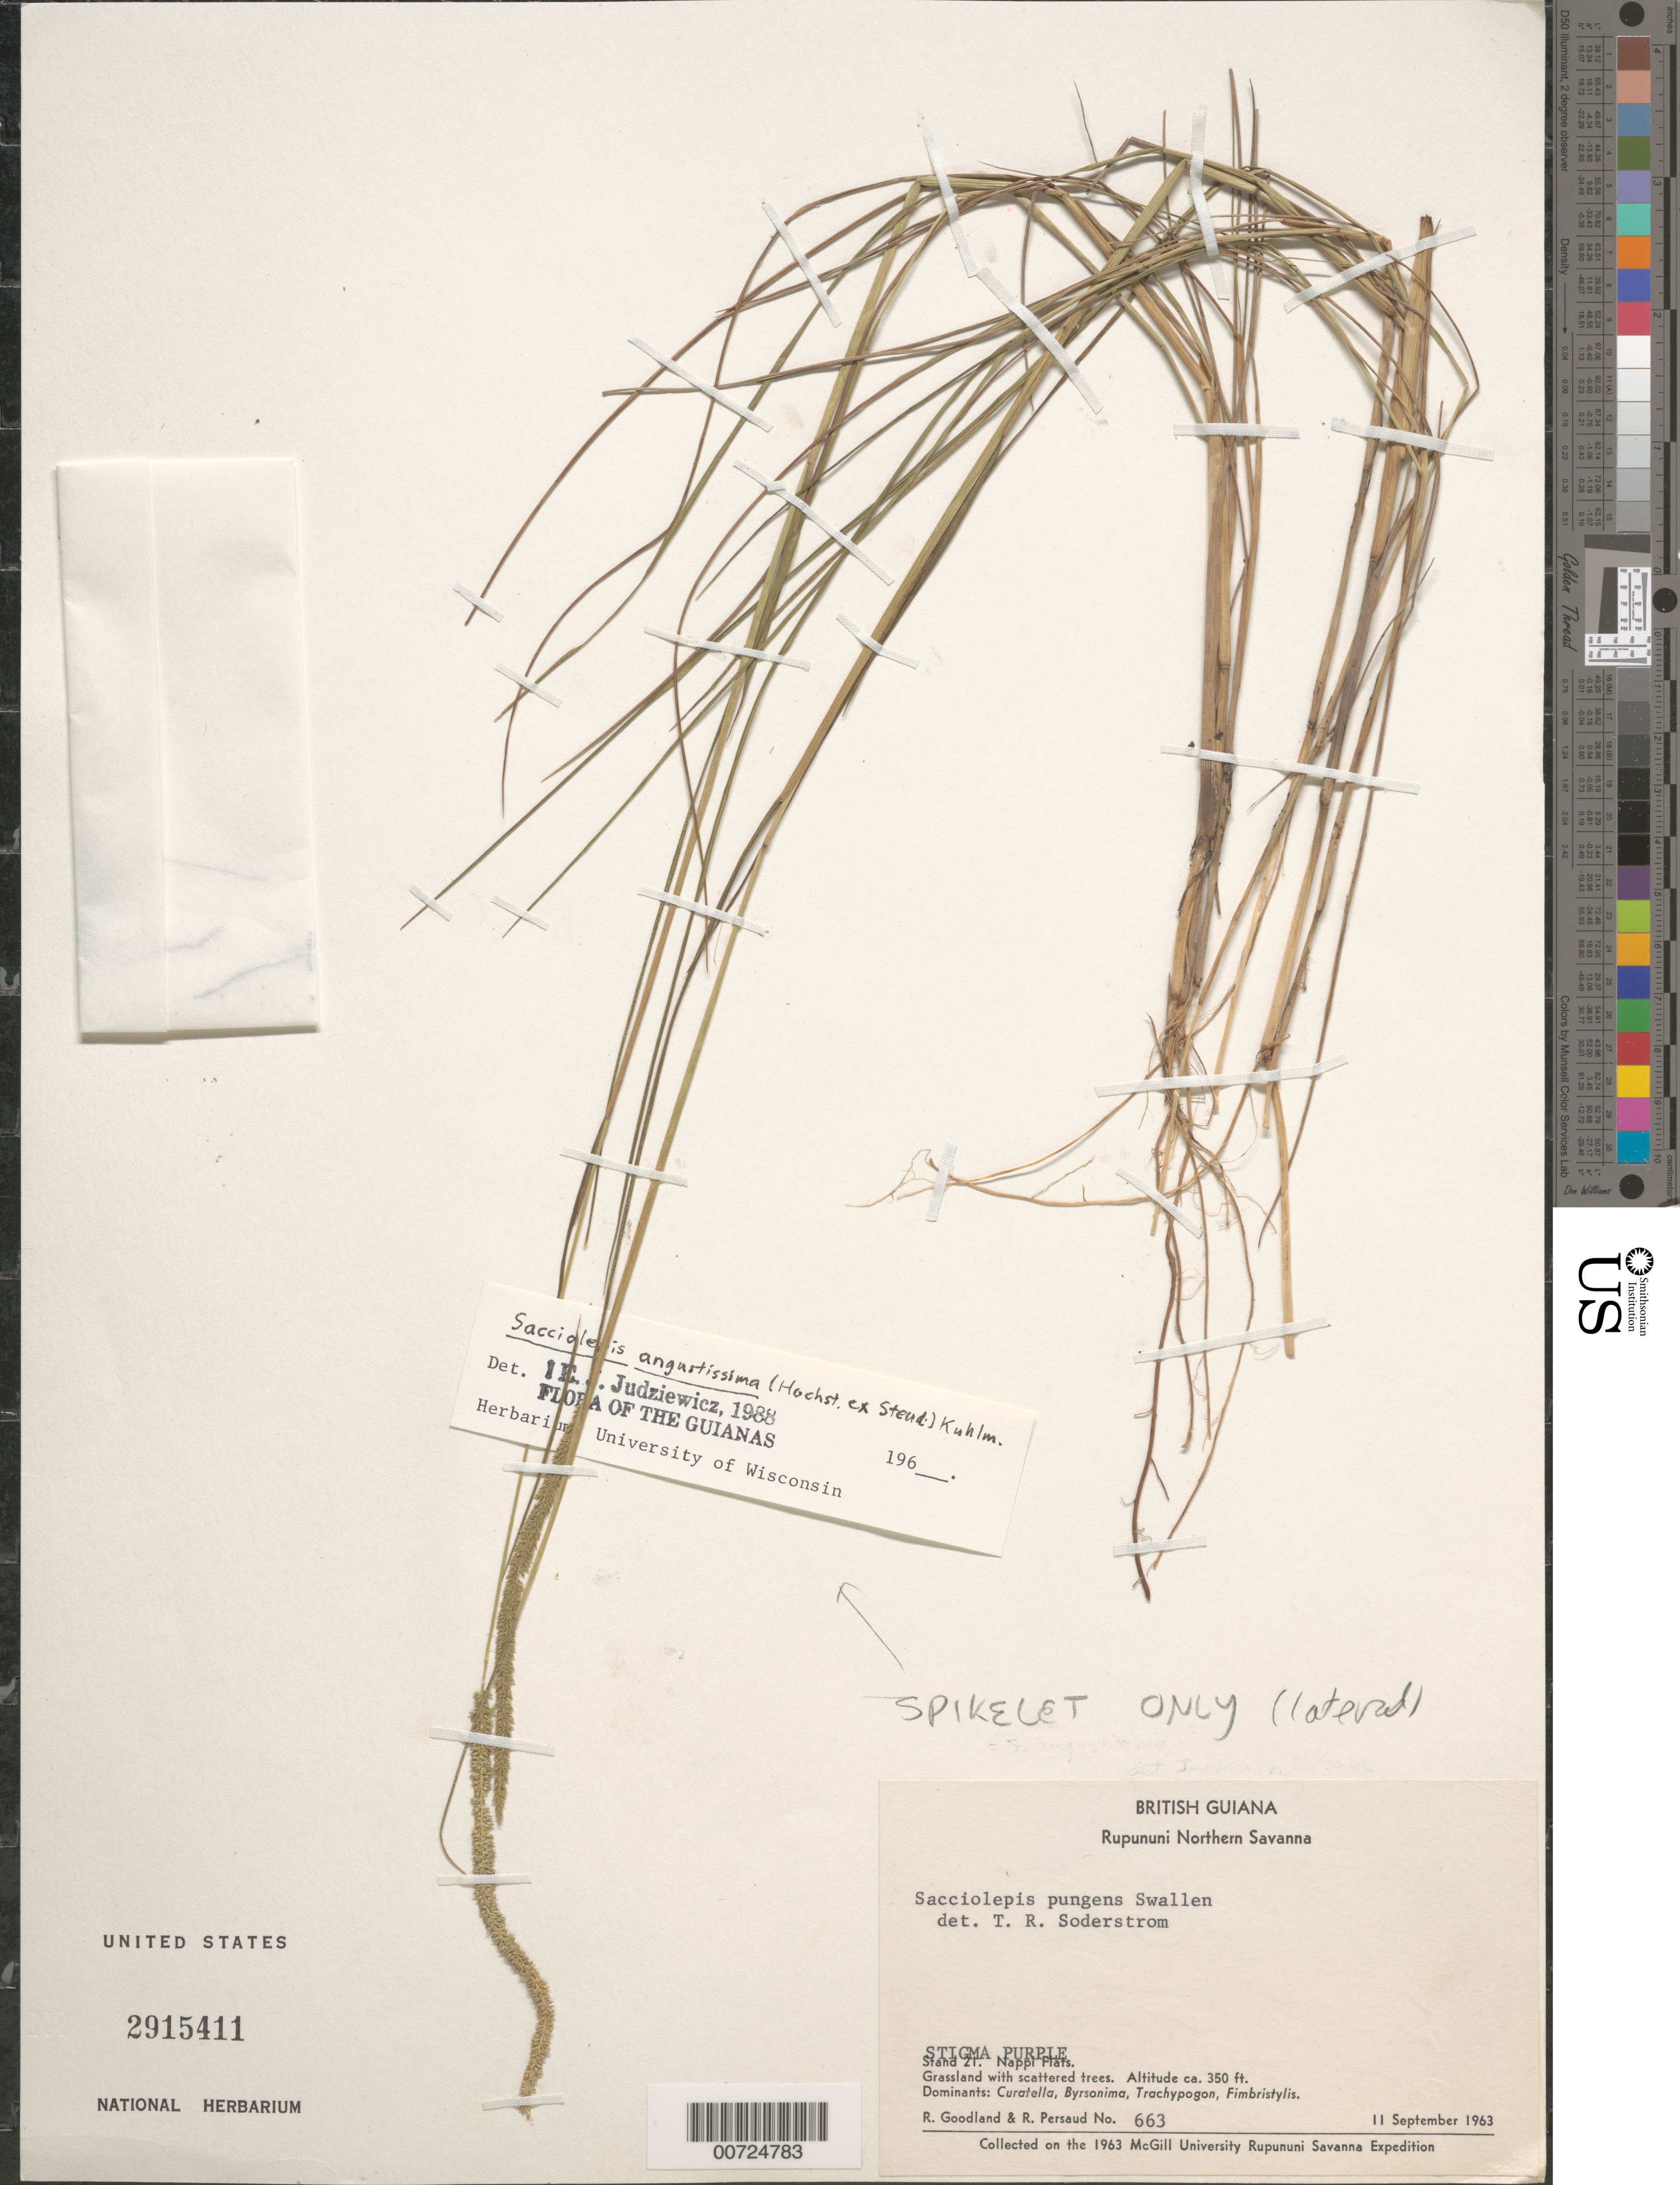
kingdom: Plantae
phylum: Tracheophyta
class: Liliopsida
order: Poales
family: Poaceae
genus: Sacciolepis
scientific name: Sacciolepis angustissima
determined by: Judziewicz, E. J.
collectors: R. Goodland & R. Persaud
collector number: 663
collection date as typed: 11-Sep-63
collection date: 1963-09-11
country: Guyana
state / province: U. Takutu-U. Essequibo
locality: Rupununi Northern Savanna, Nappi Flats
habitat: Grassland with scattered trees. Dominants: Curatella, Byrsonima, Trachypogon, Fimbristylis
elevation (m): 107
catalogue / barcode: US 2915411